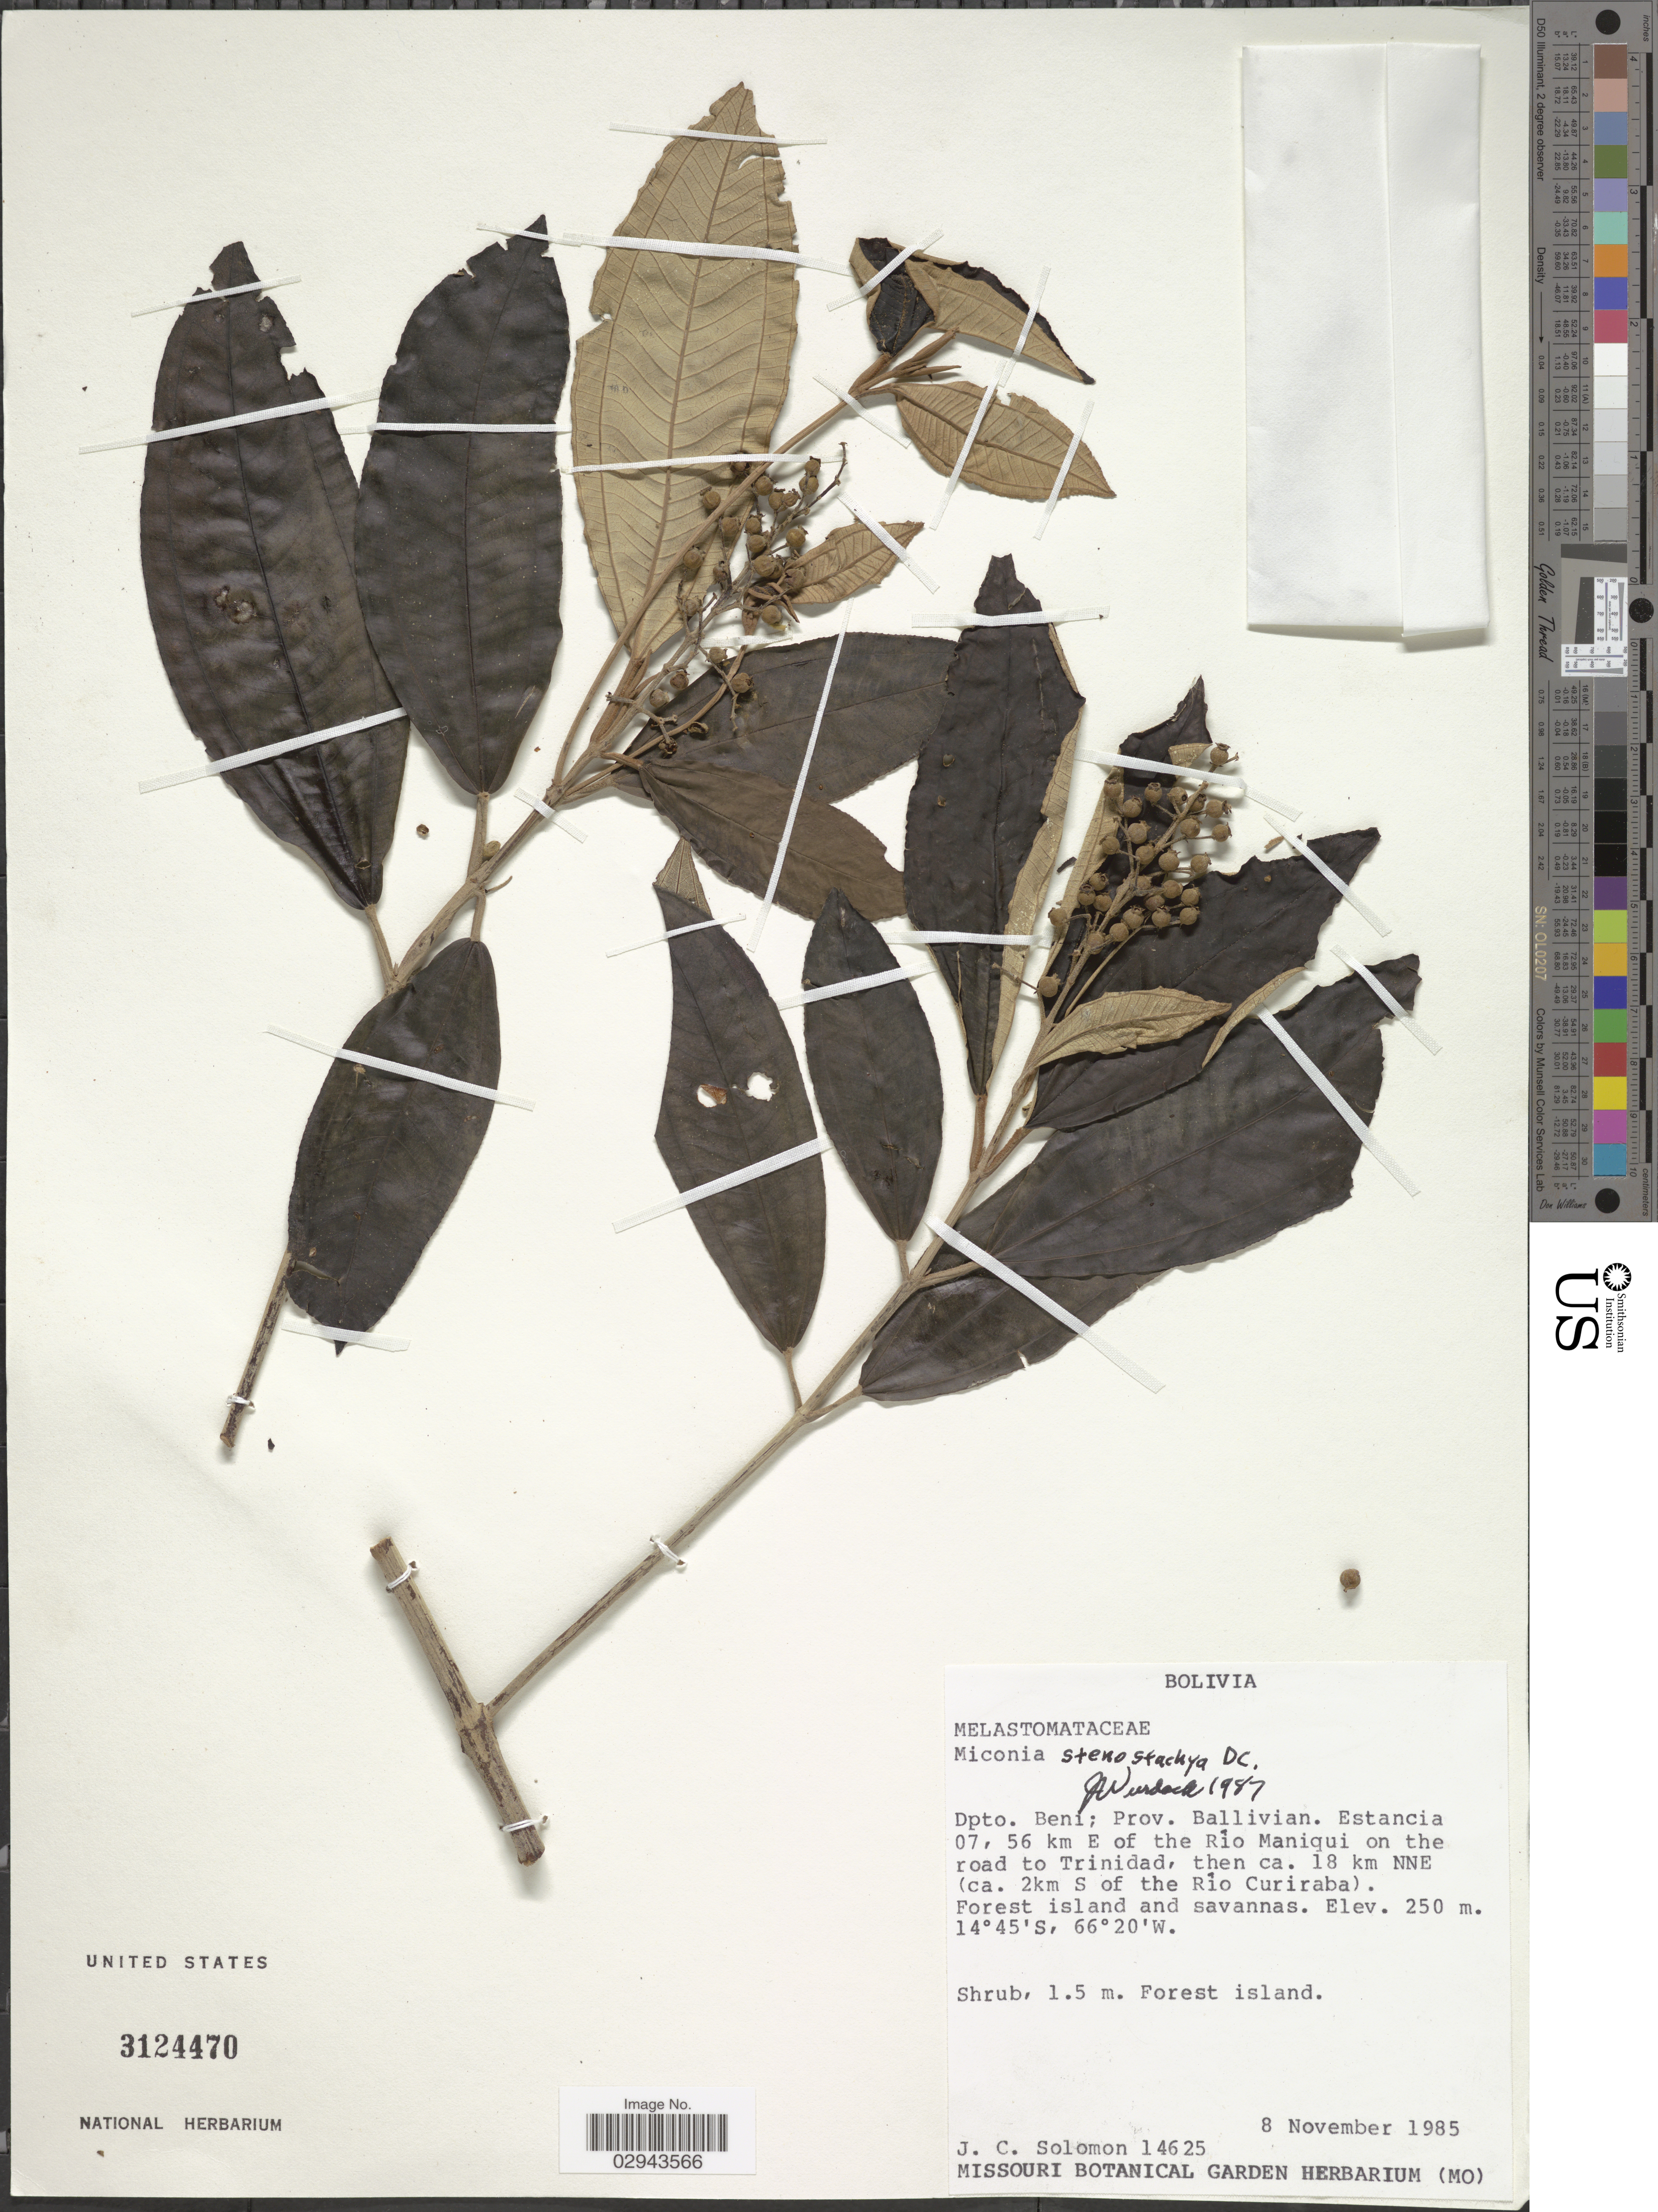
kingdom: Plantae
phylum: Tracheophyta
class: Magnoliopsida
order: Myrtales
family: Melastomataceae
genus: Miconia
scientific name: Miconia stenostachya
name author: DC.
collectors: J. C. Solomon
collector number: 14625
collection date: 1985-11-08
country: Bolivia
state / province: Beni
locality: Dpto. Beni; Prov. Ballivian. Estancia 07, 56 km E of the Río Maniqui on the road to Trinidad, then ca. 18 km NNE (ca. 2km S of the Río Curiraba).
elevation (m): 250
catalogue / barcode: US 3124470